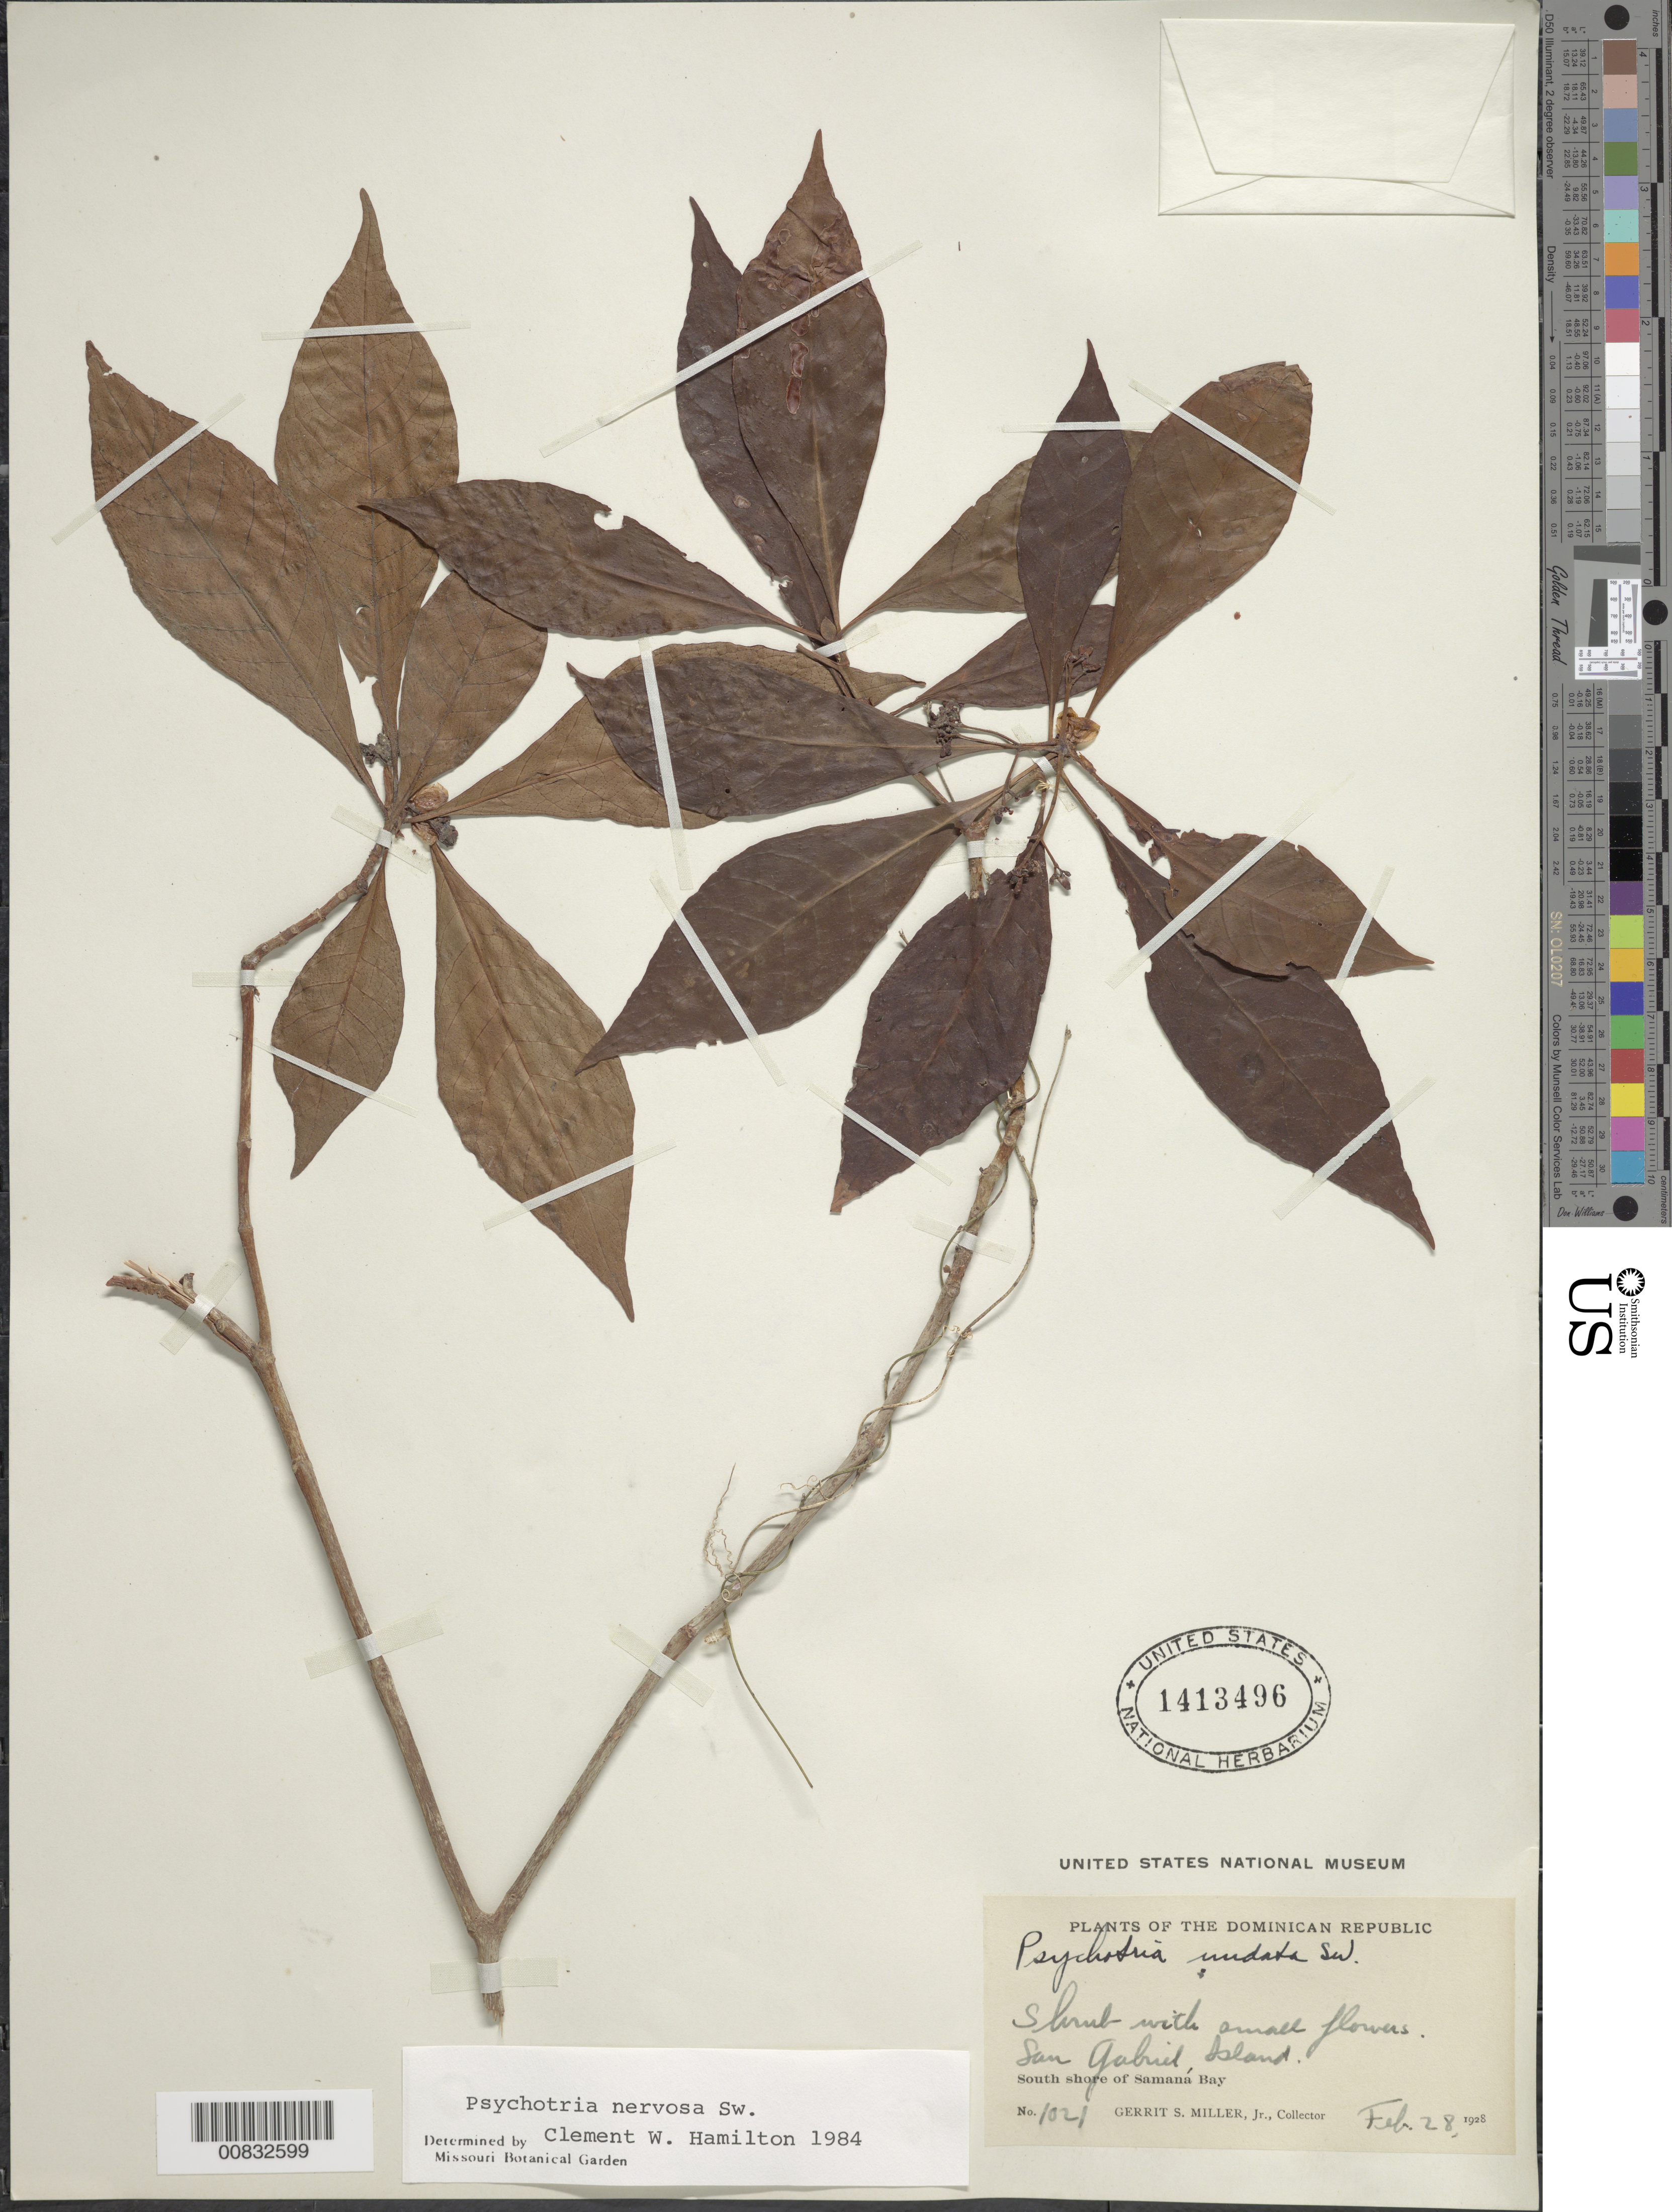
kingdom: Plantae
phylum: Tracheophyta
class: Magnoliopsida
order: Gentianales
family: Rubiaceae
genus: Psychotria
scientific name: Psychotria nervosa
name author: Sw.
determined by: Hamilton, C. W.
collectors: G. S. Miller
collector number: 1021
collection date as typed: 28 Feb 1928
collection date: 1928-02-28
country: Dominican Republic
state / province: Samana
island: Isla San Gabriel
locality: South shore of Samaná Bay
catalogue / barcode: US 1413496